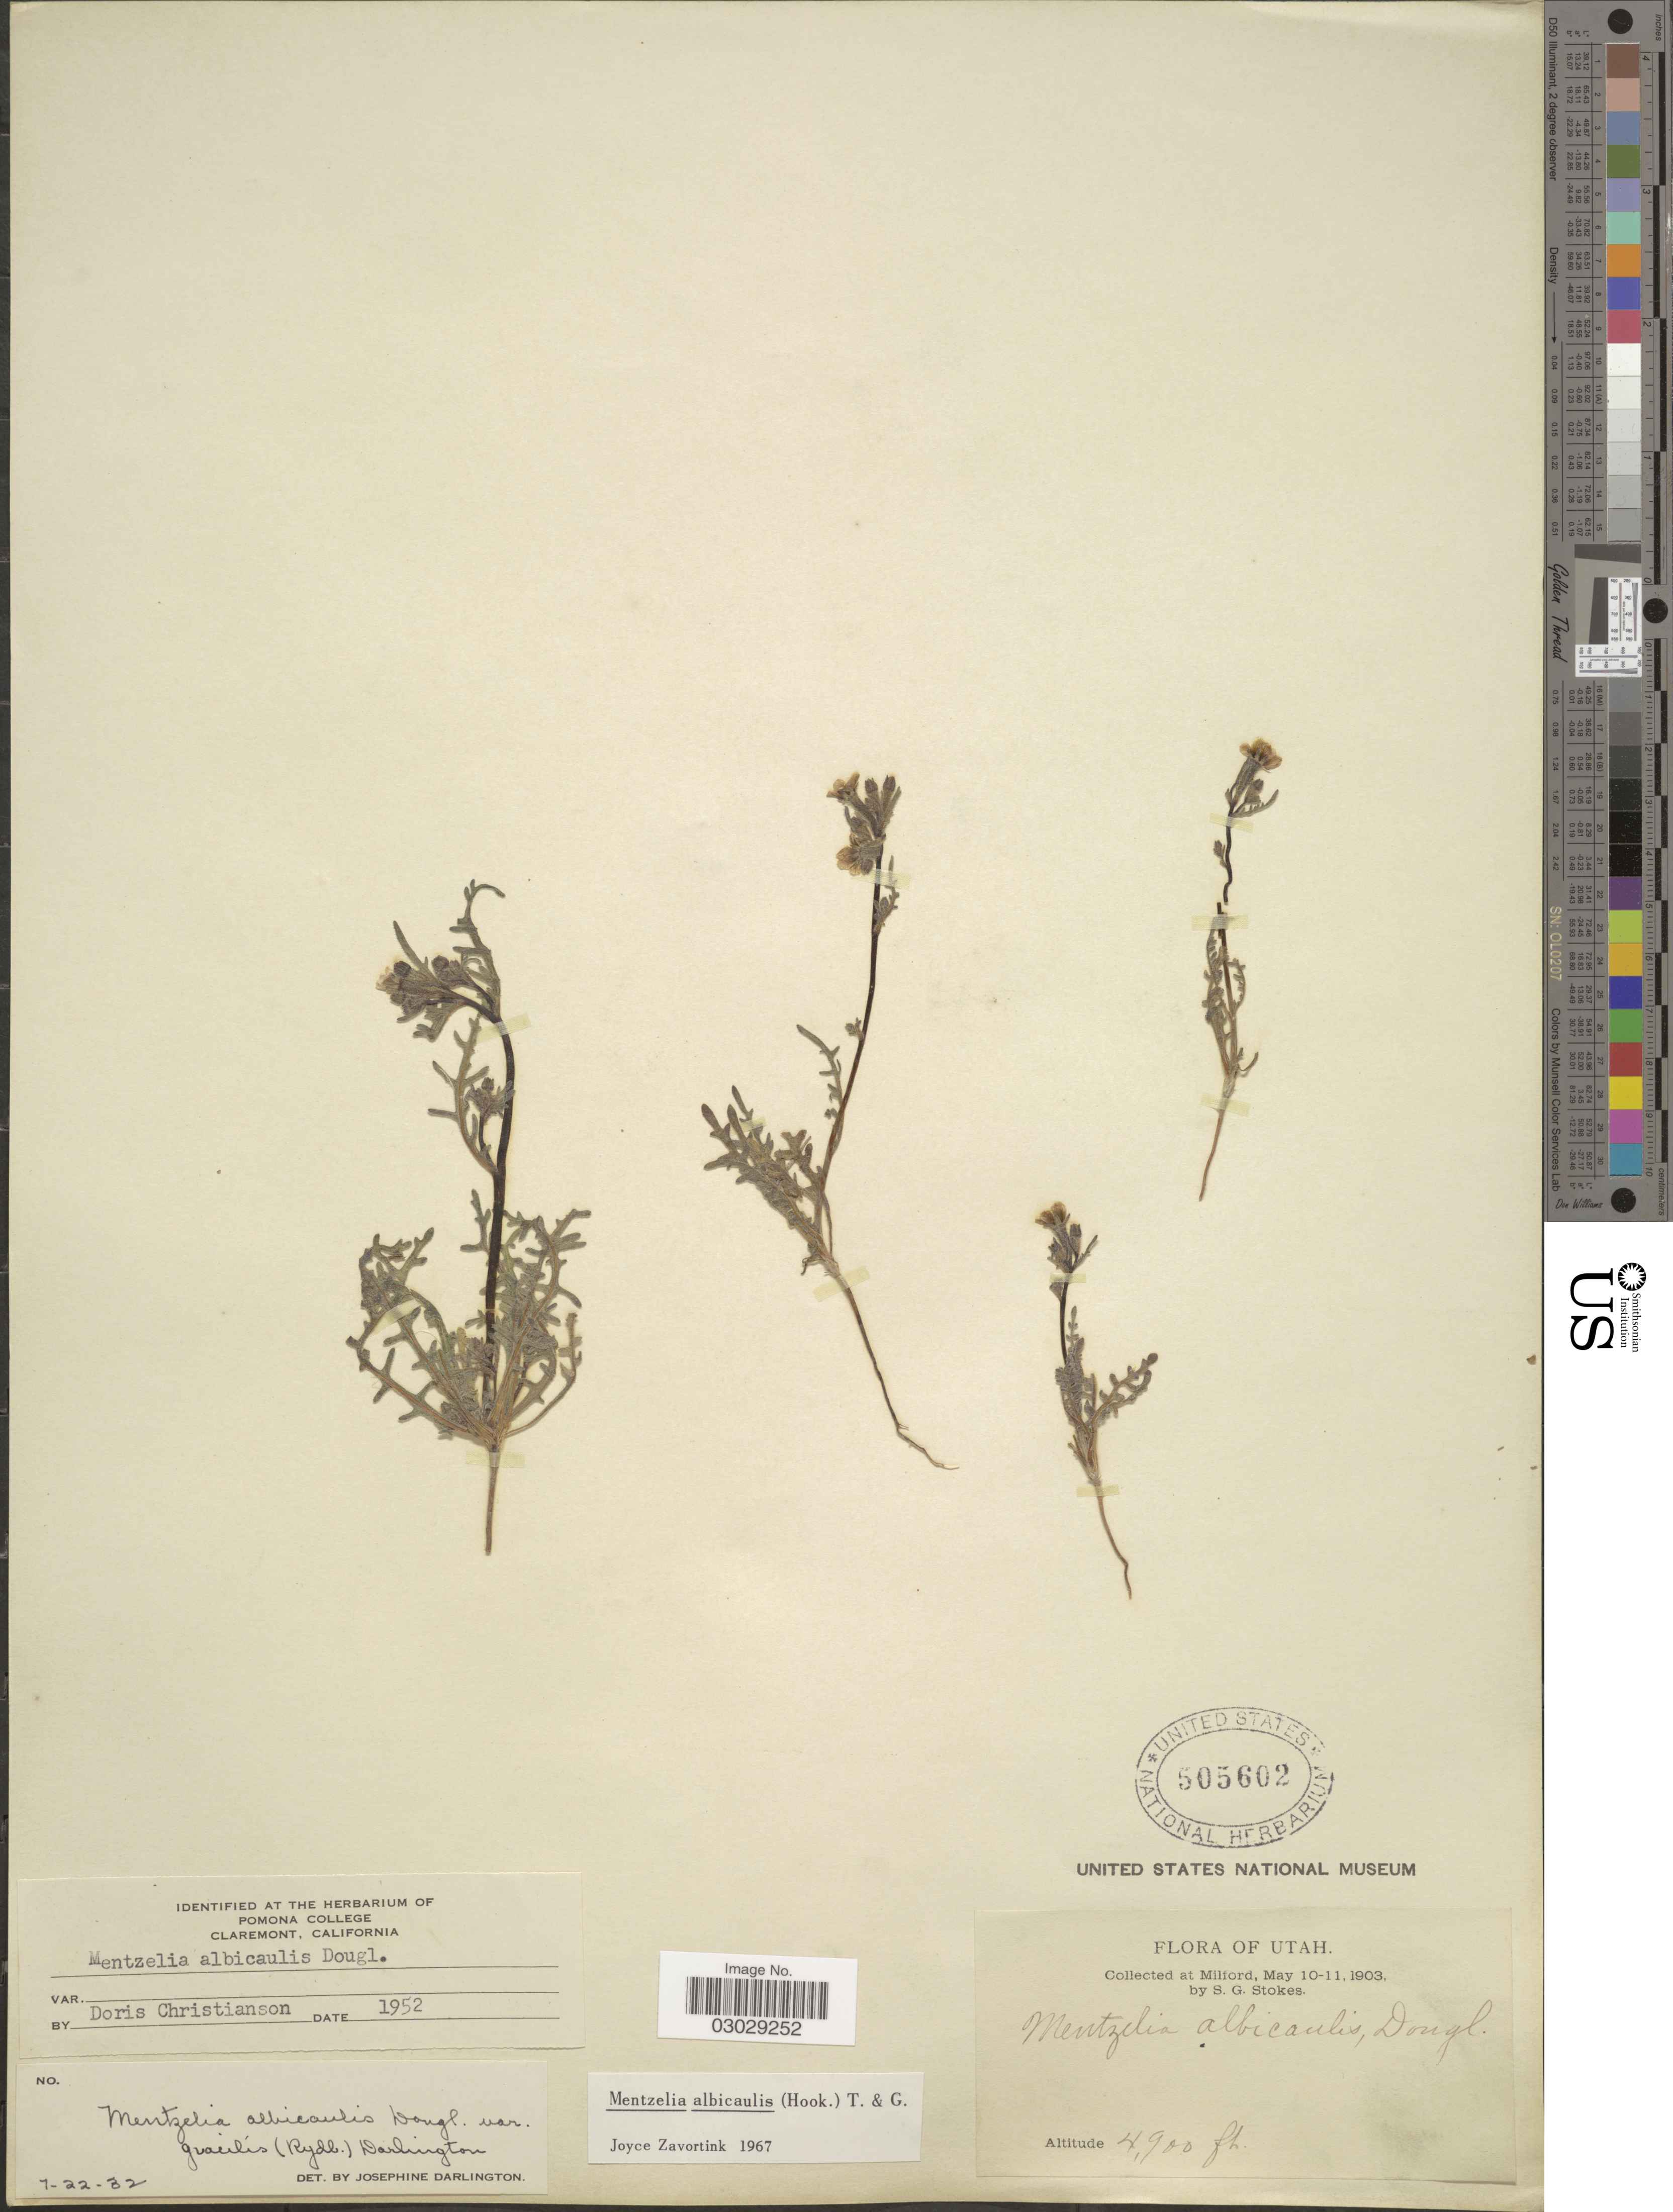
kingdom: Plantae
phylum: Tracheophyta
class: Magnoliopsida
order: Cornales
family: Loasaceae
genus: Mentzelia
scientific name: Mentzelia albicaulis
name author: (Douglas ex Hook.) Douglas ex Torr. & A. Gray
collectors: S. G. Stokes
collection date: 1903-05-10/1903-05-11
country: United States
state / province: Utah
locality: Milford.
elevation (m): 1494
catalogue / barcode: US 505602